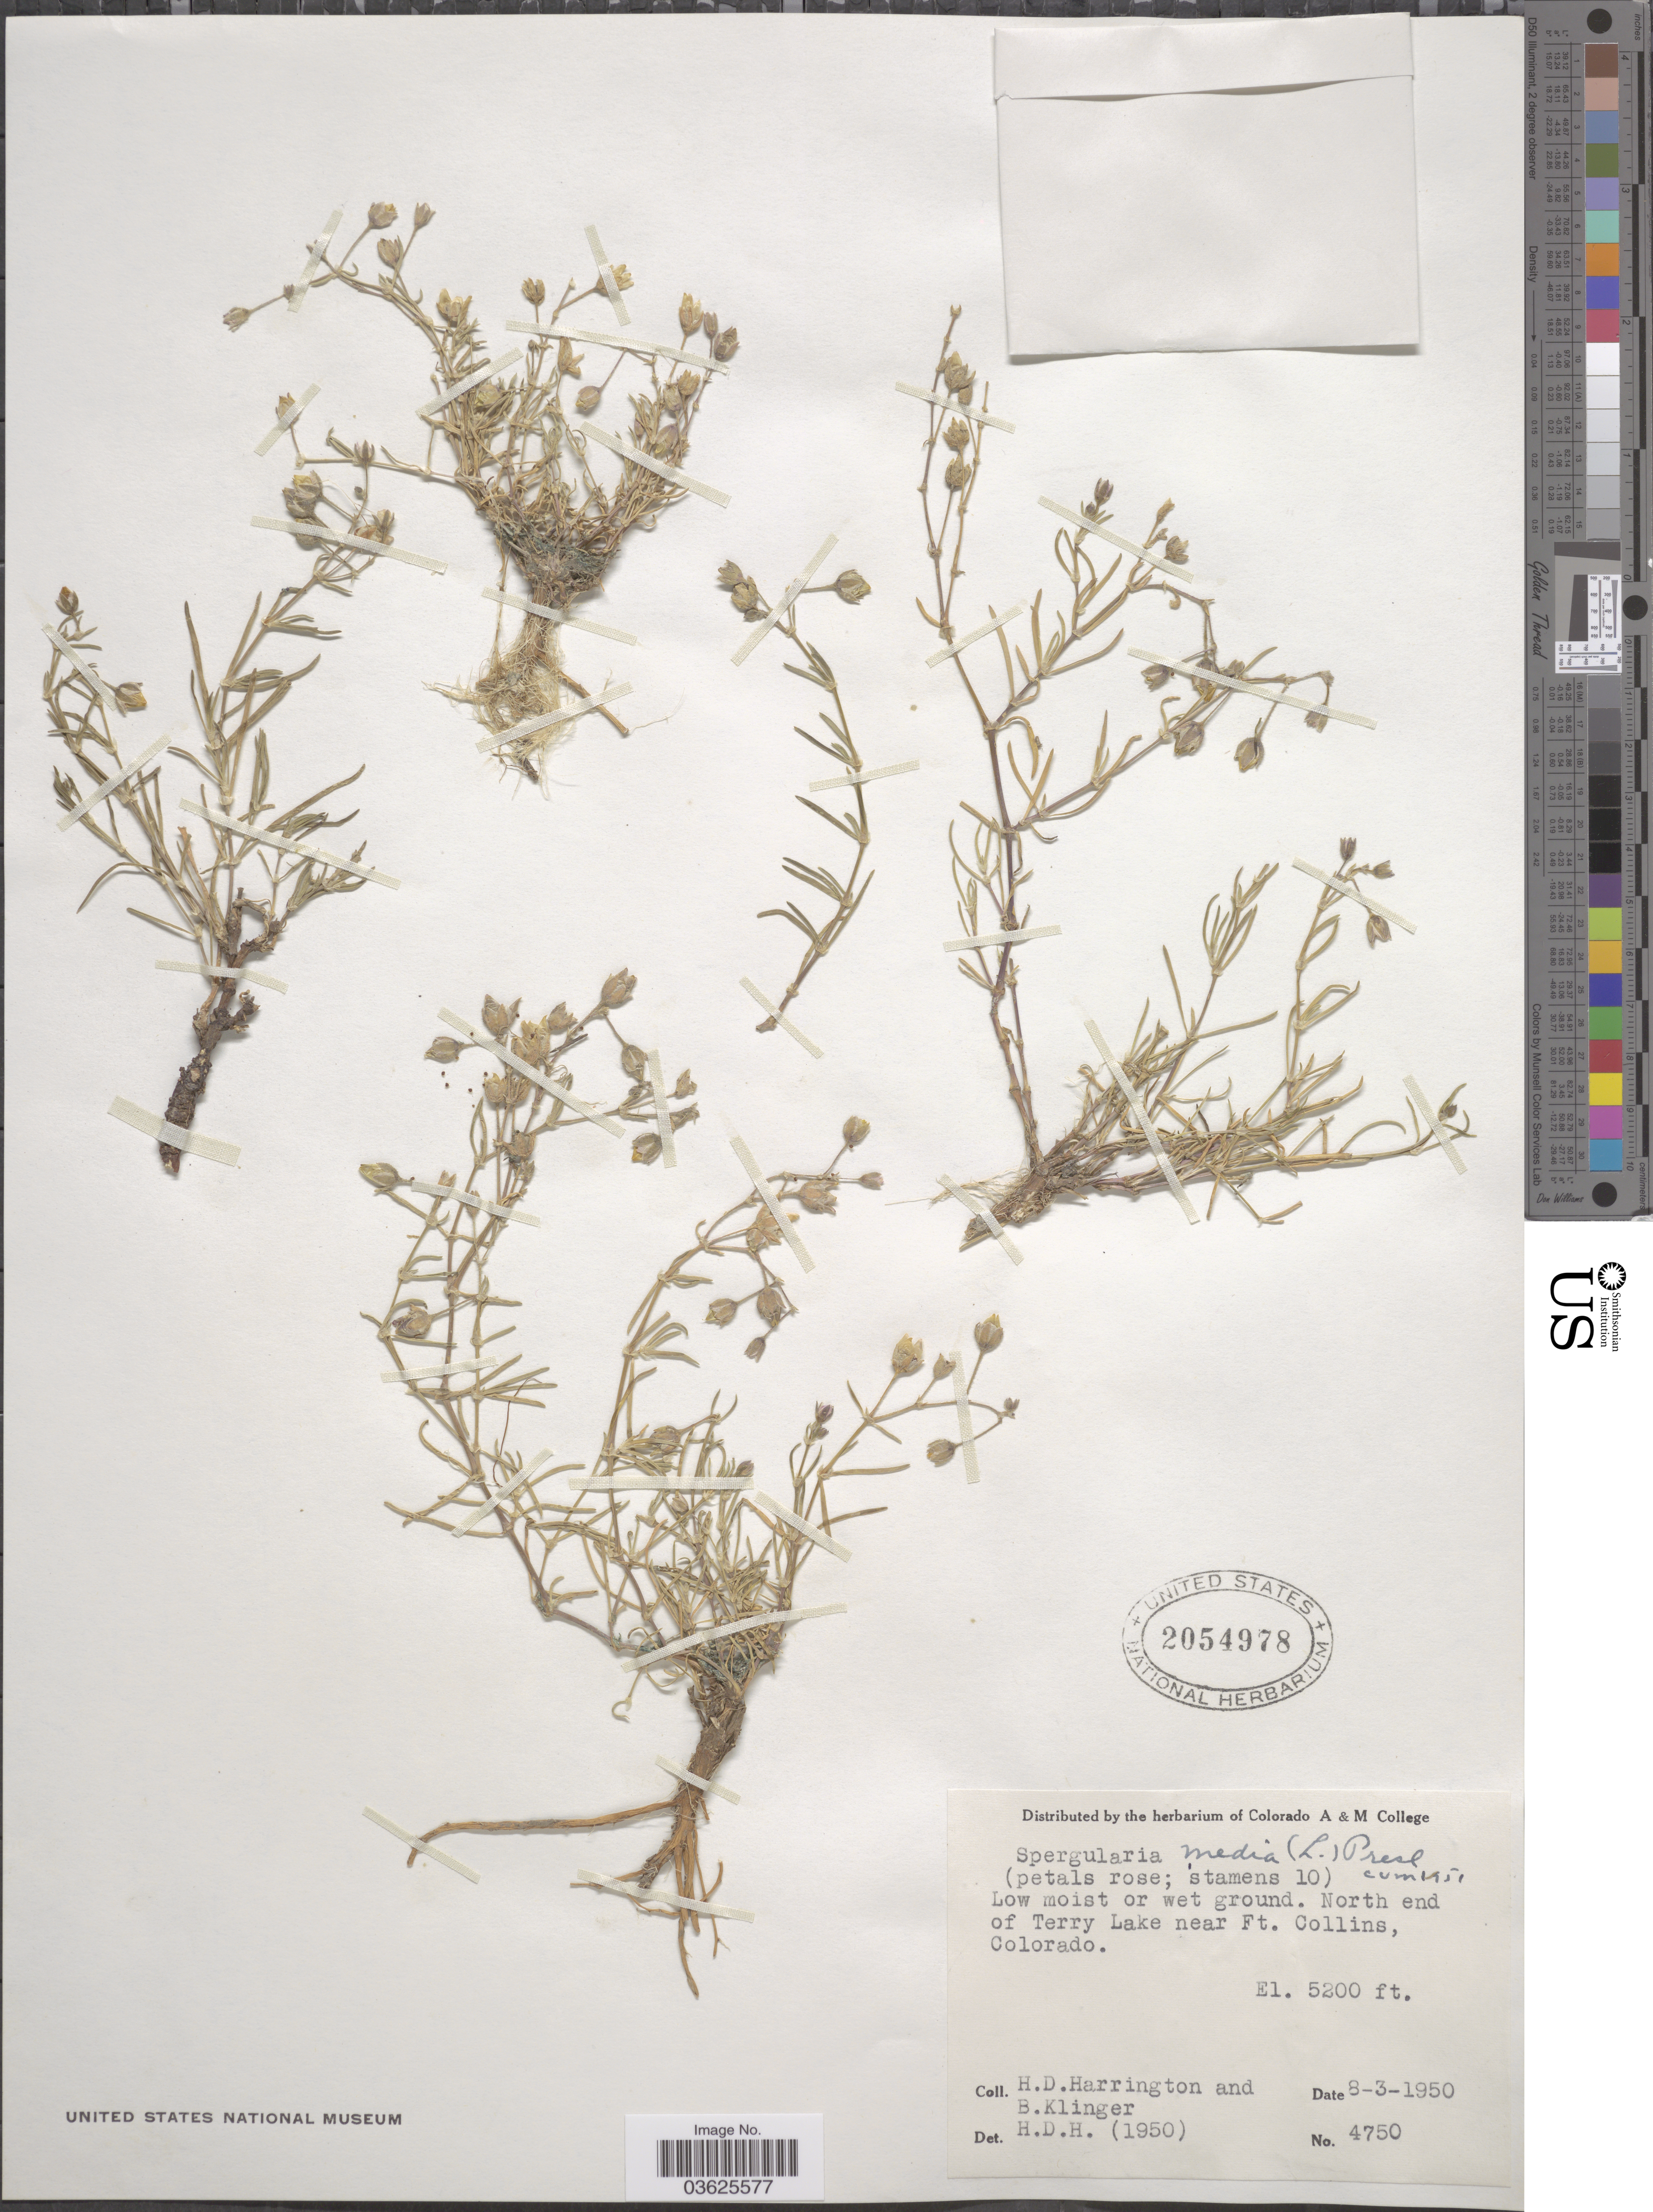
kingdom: Plantae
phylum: Tracheophyta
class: Magnoliopsida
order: Caryophyllales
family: Caryophyllaceae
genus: Spergularia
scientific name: Spergularia media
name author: (L.) C. Presl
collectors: H. Harrington & B. Klinger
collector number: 4750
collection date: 1950-08-03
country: United States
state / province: Colorado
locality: North end of Terry Lake near Ft. Collins.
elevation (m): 1585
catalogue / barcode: US 2054978